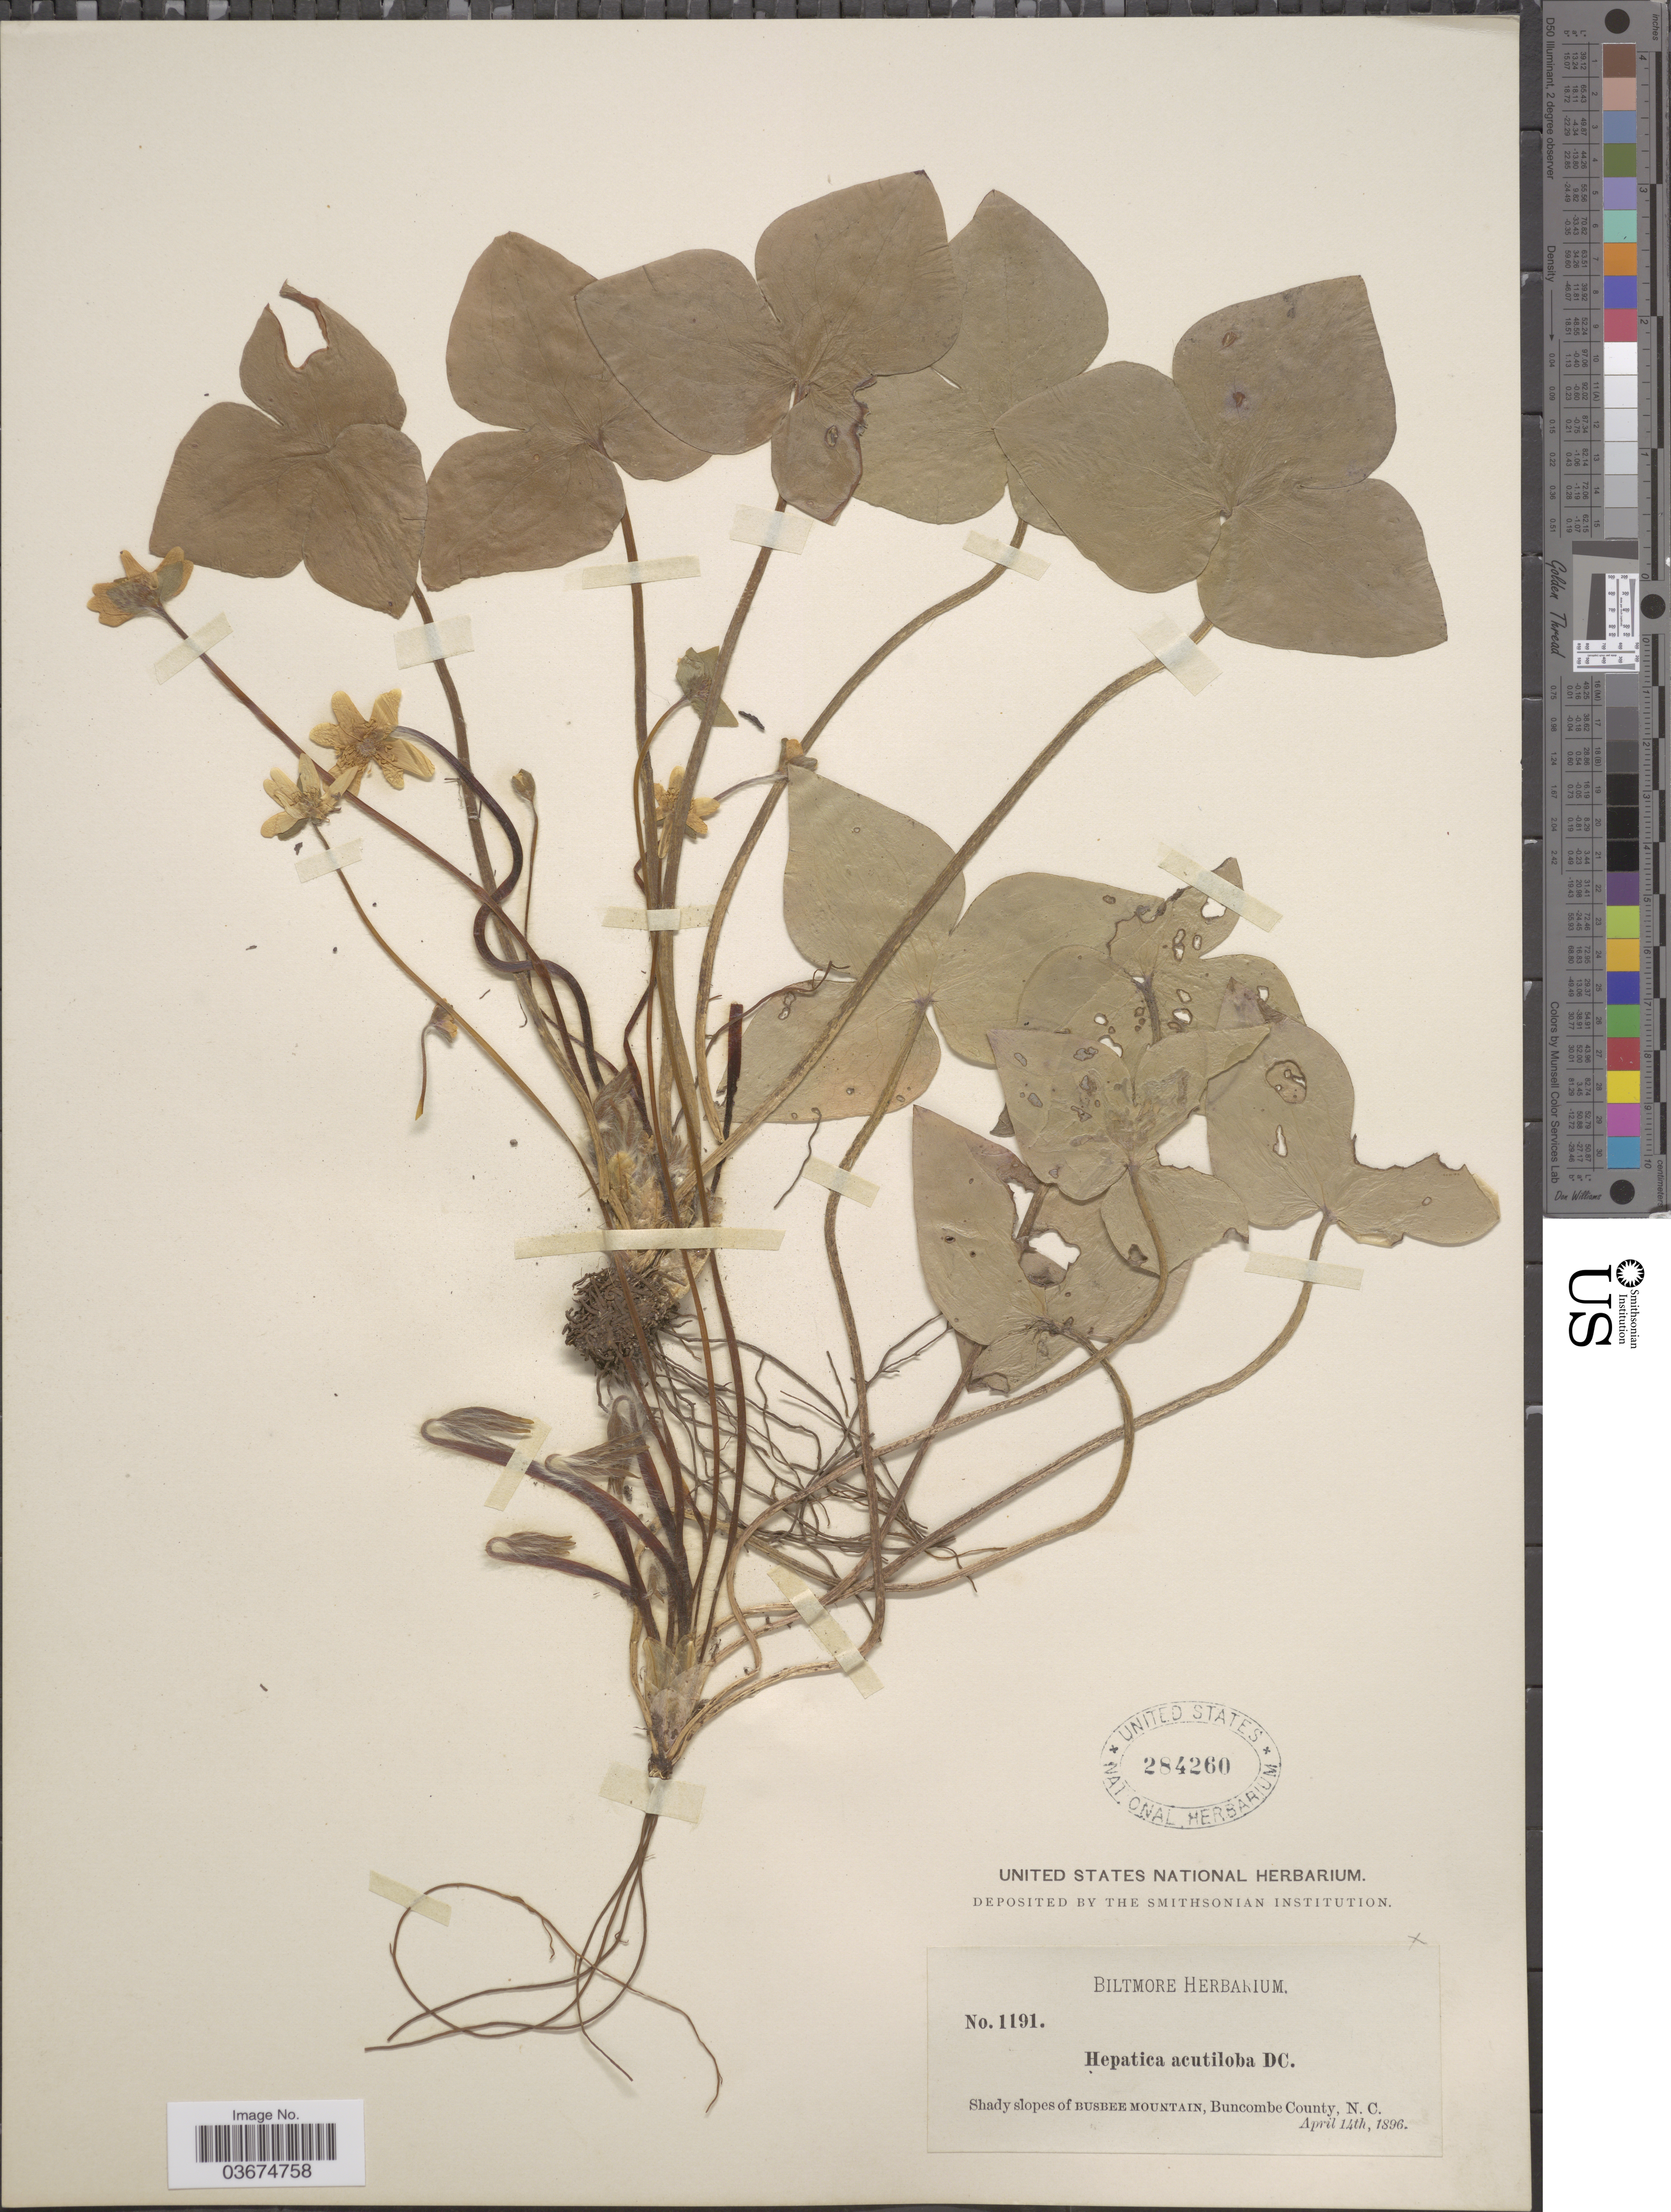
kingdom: Plantae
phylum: Tracheophyta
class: Magnoliopsida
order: Ranunculales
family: Ranunculaceae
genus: Hepatica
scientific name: Hepatica acutiloba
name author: DC.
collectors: ex herb. Biltmore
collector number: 1191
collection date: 1896-04-14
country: United States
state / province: North Carolina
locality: Shady slopes of Busbee Mountain, Buncombe County.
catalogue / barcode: US 284260